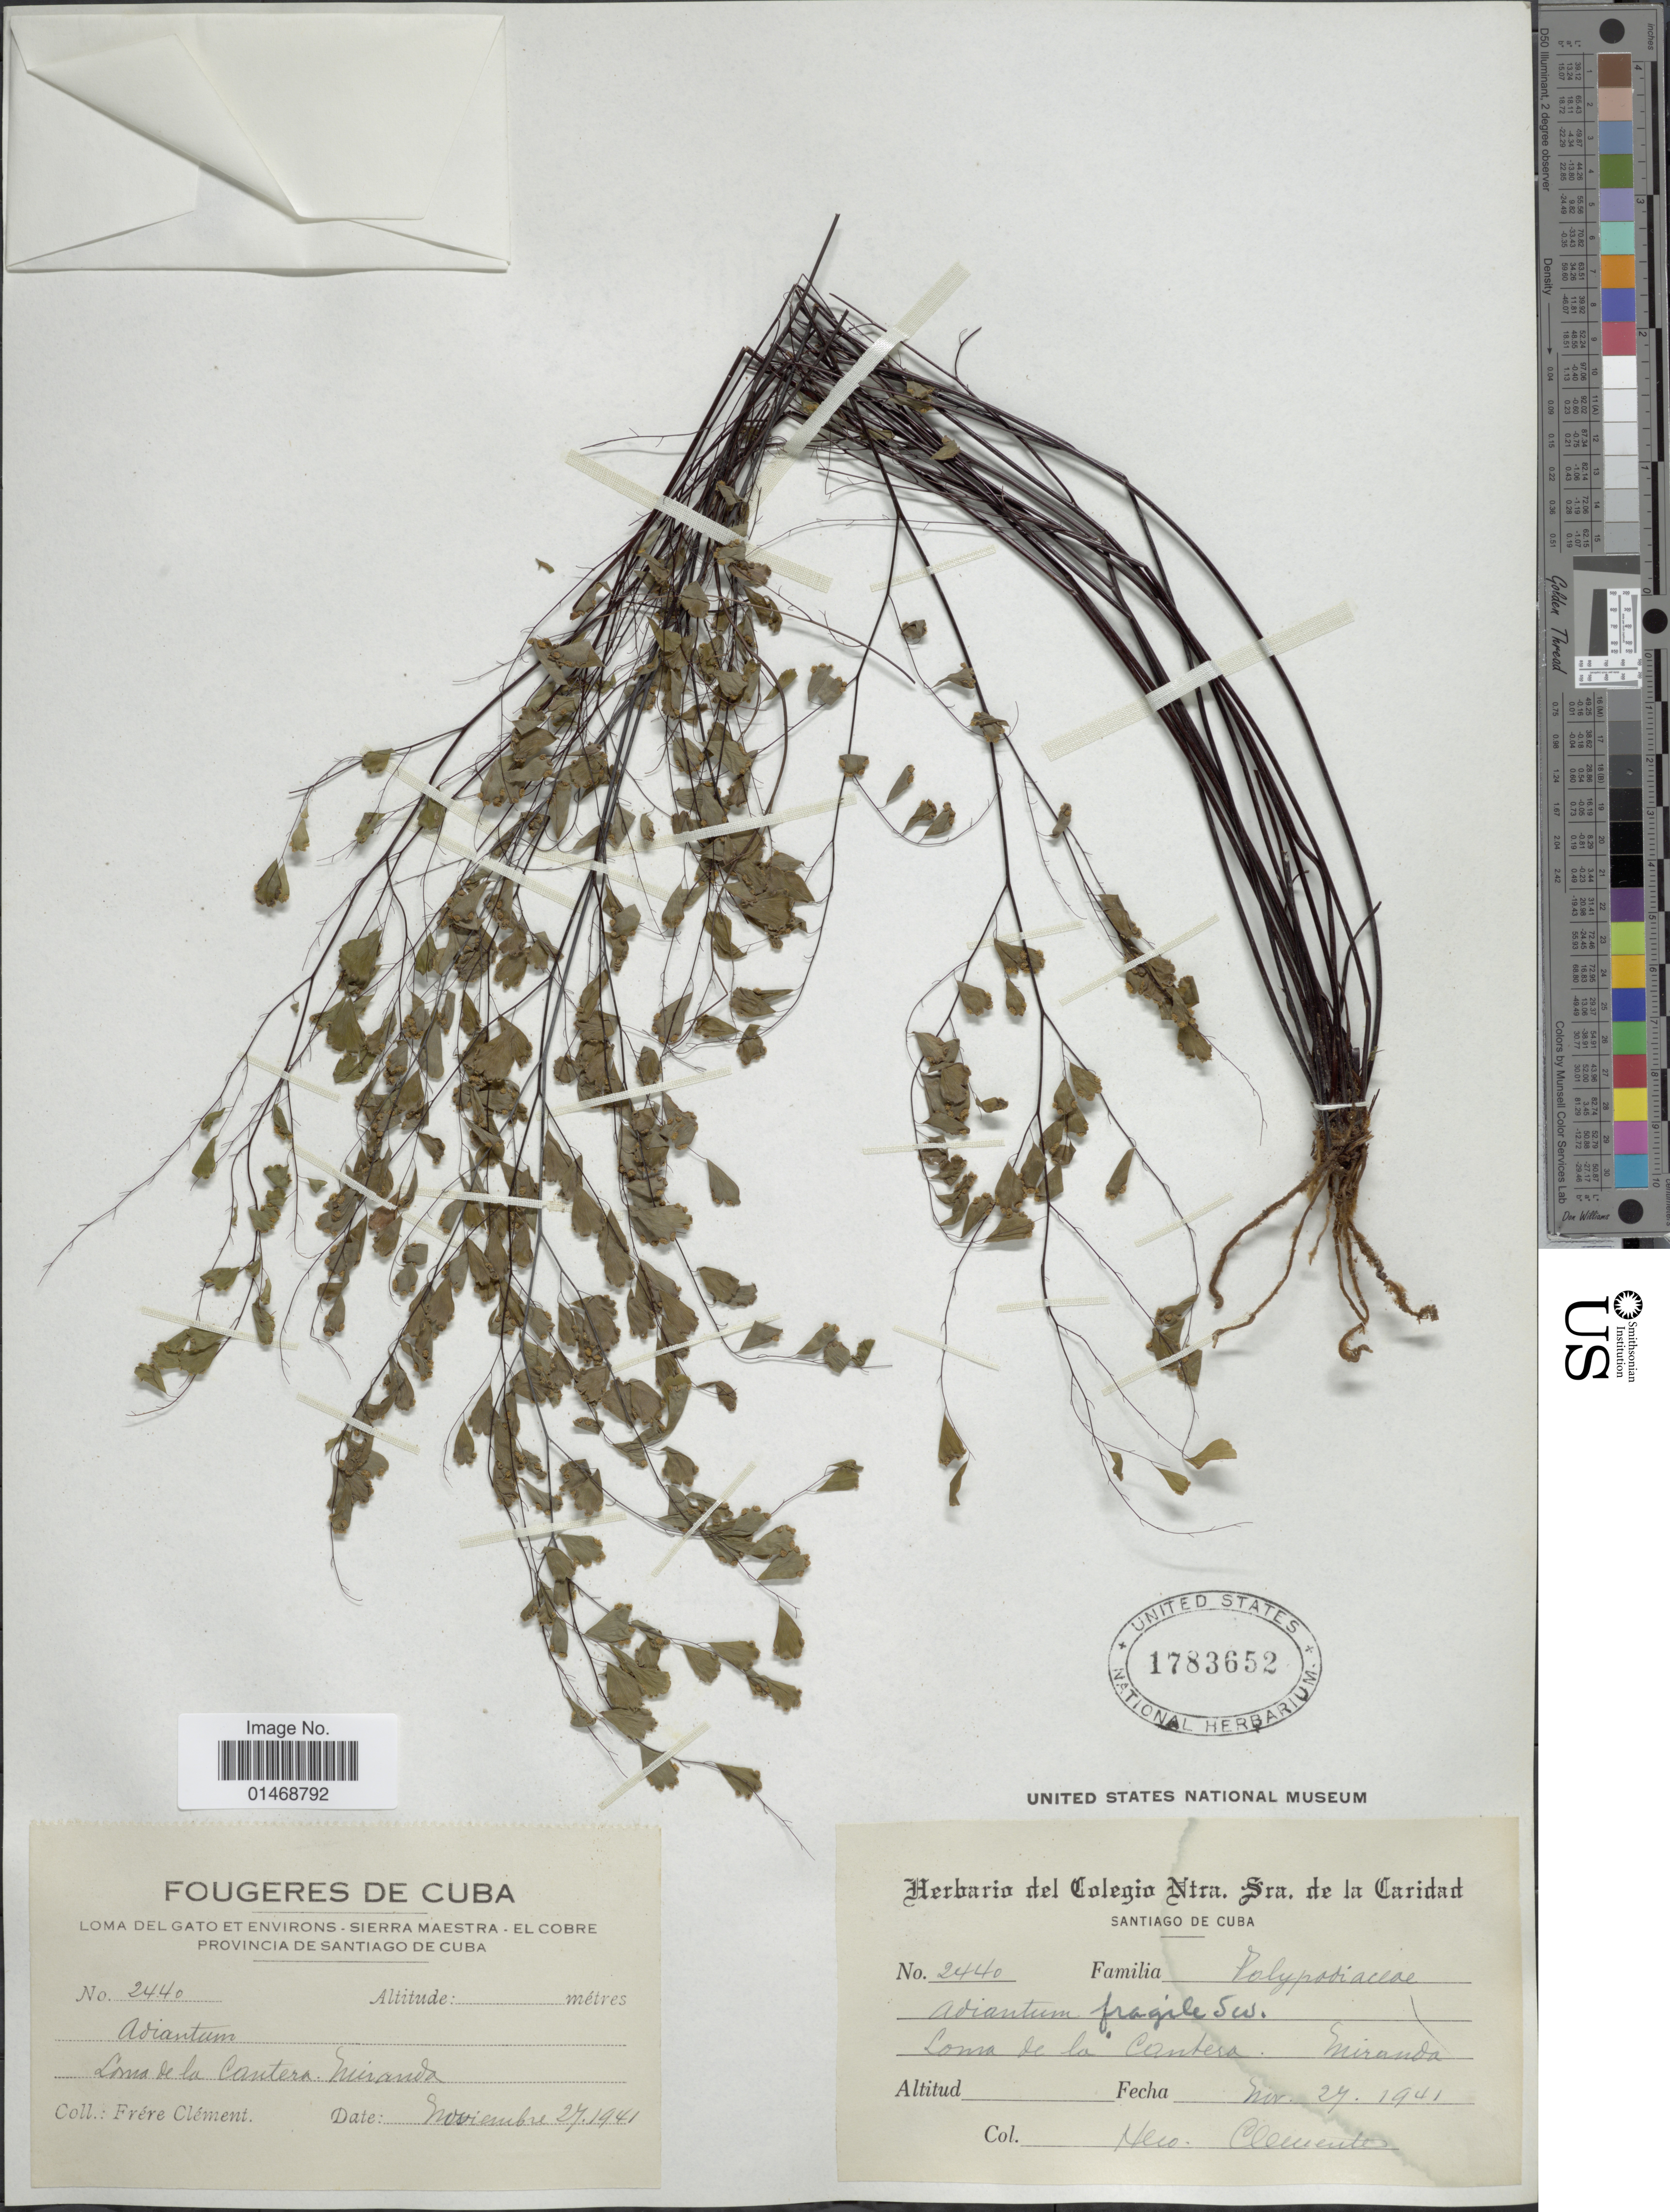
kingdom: Plantae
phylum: Tracheophyta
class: Polypodiopsida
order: Polypodiales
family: Pteridaceae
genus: Adiantum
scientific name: Adiantum fragile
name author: Sw.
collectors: B. Clement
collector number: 2440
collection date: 1941-11-27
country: Cuba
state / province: Santiago de Cuba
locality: Loma del Gato et environs-Sierra Maestra-El Cobre, Loma de la Cantera, Miranda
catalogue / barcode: US 1783652